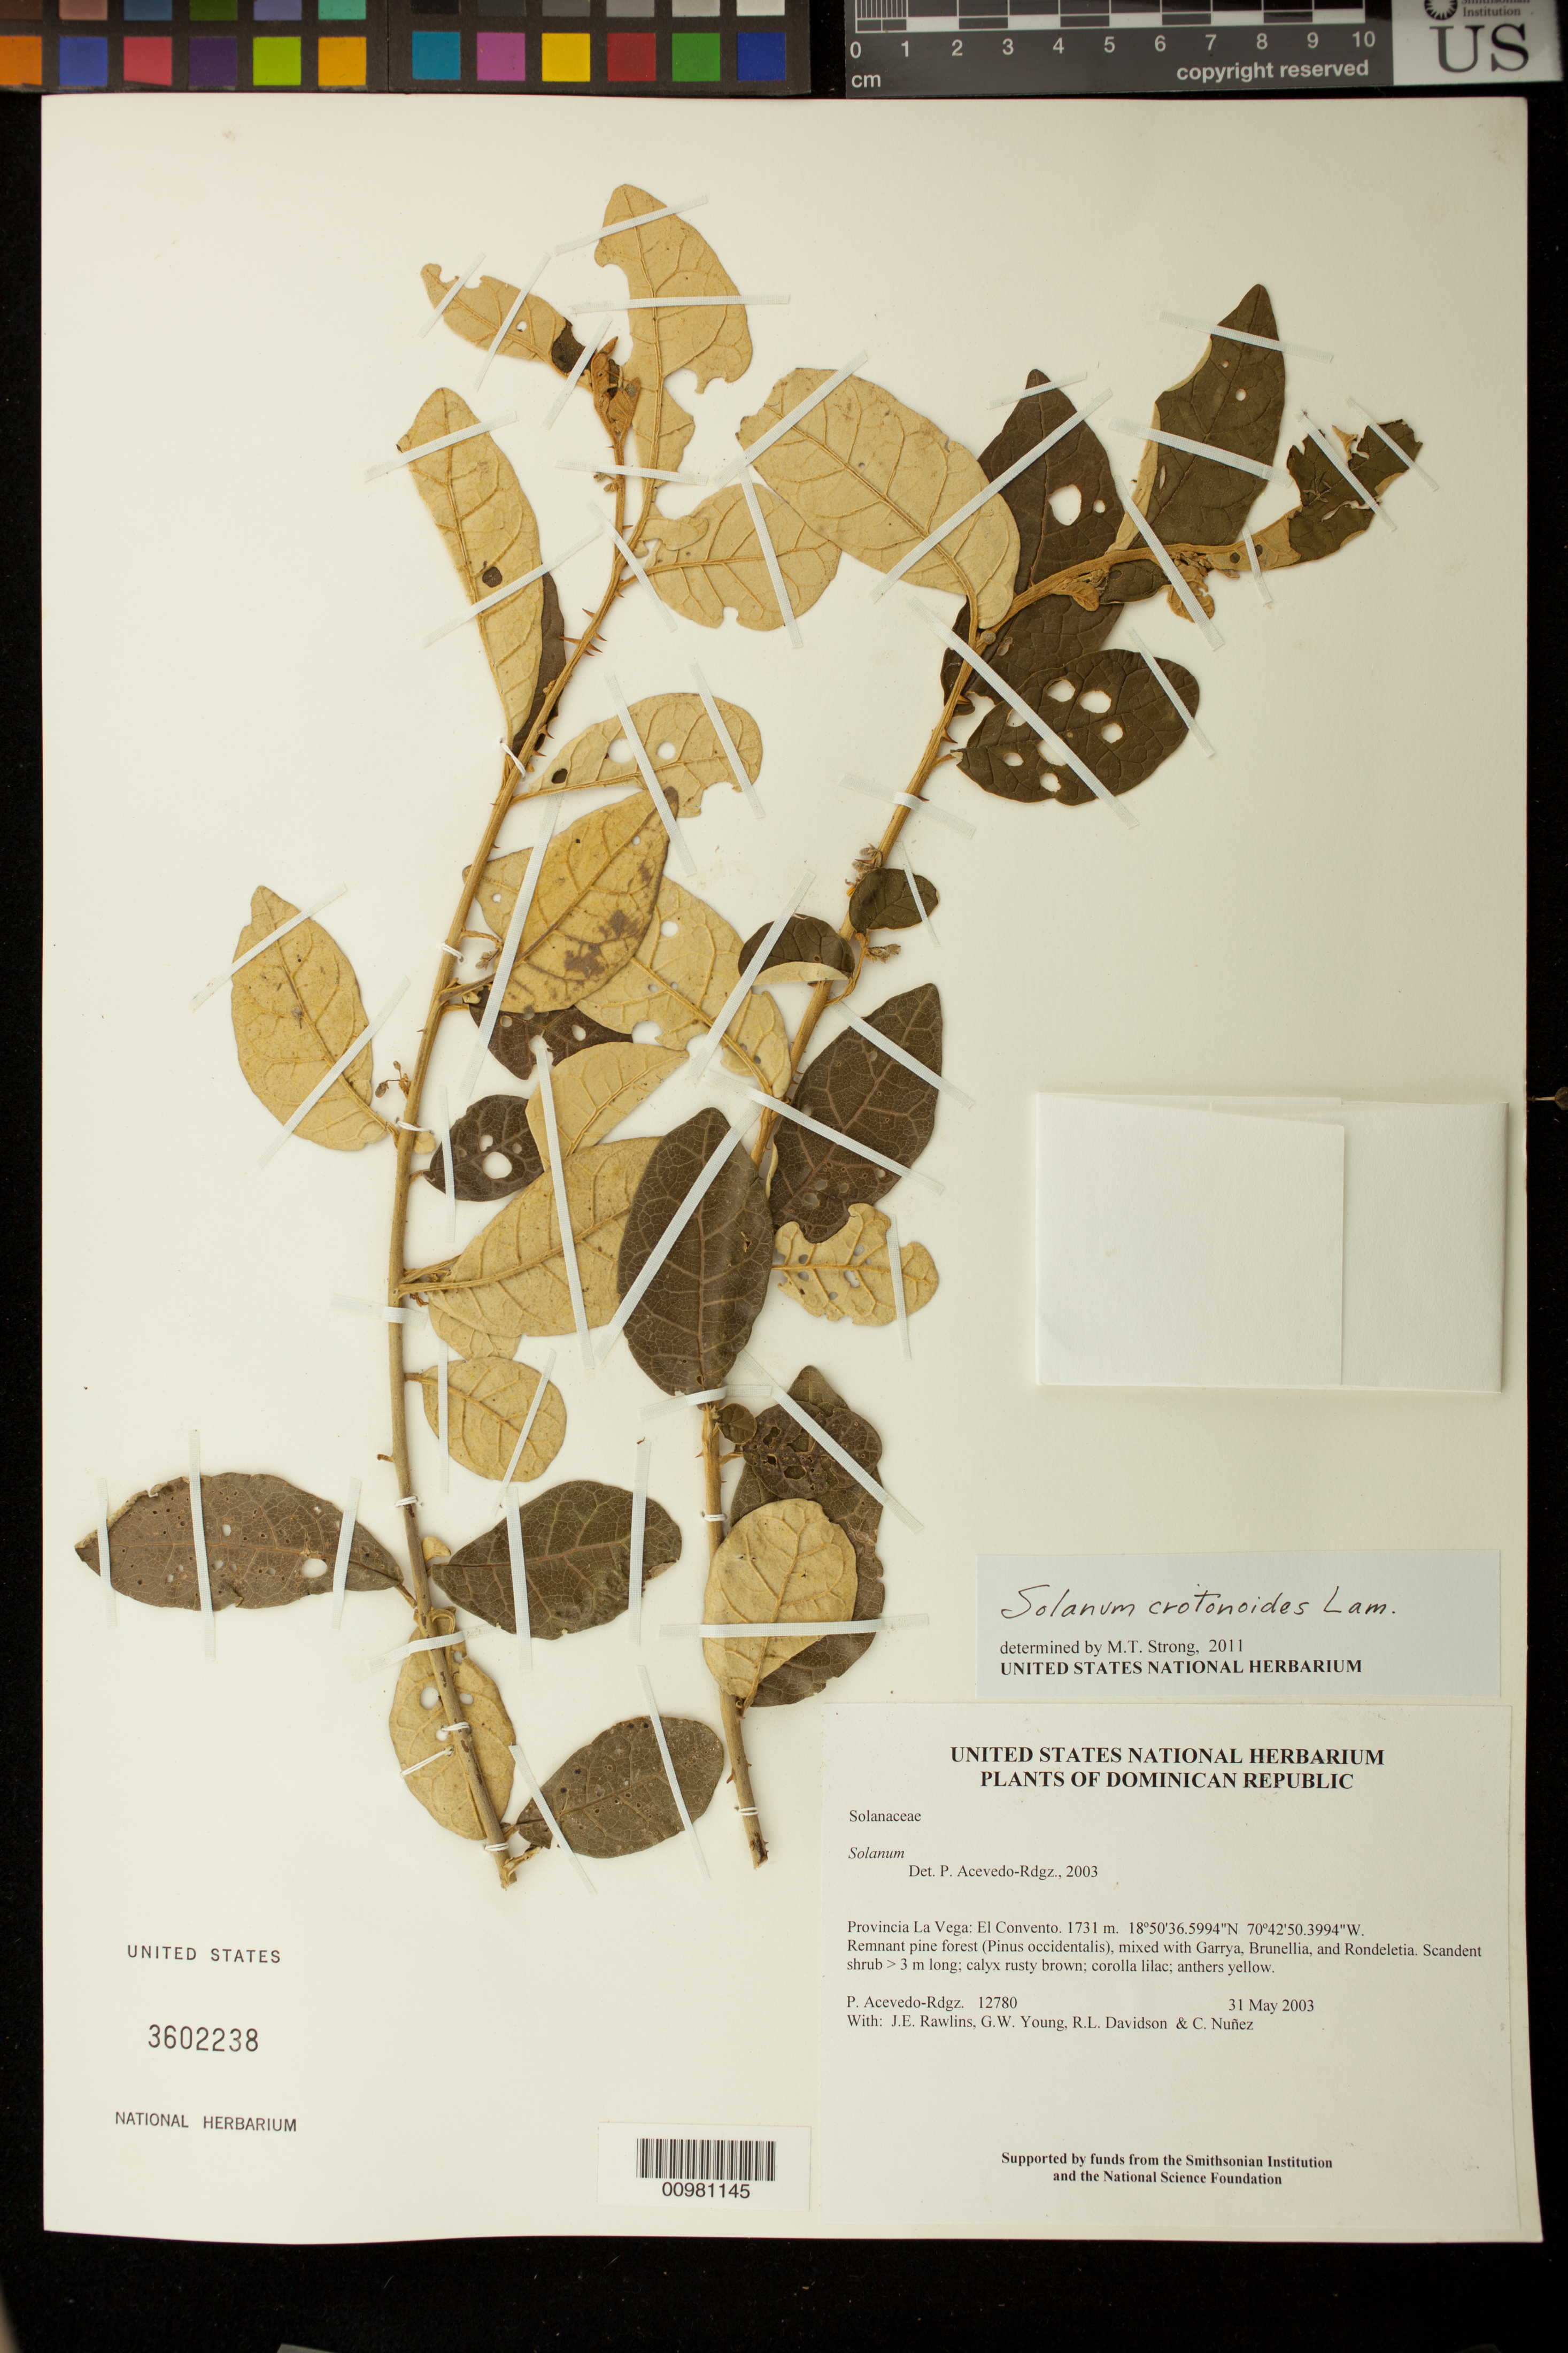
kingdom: Plantae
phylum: Tracheophyta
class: Magnoliopsida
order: Solanales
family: Solanaceae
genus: Solanum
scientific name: Solanum crotonoides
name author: Lam.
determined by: Strong, M. T., (US), Smithsonian Institution - National Museum of Natural History (UNITED STATES)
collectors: P. Acevedo-Rodr., J. Rawlins, G. Young, R. Davidson & C. Nunez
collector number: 12780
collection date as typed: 31 May 2003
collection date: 2003-05-31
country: Dominican Republic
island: Hispaniola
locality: Provincia La Vega: El Convento.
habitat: Remnant pine forest (Pinus occidentalis), mixed with Garrya, Brunellia, and Rondeletia.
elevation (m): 1731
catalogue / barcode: US 3602238